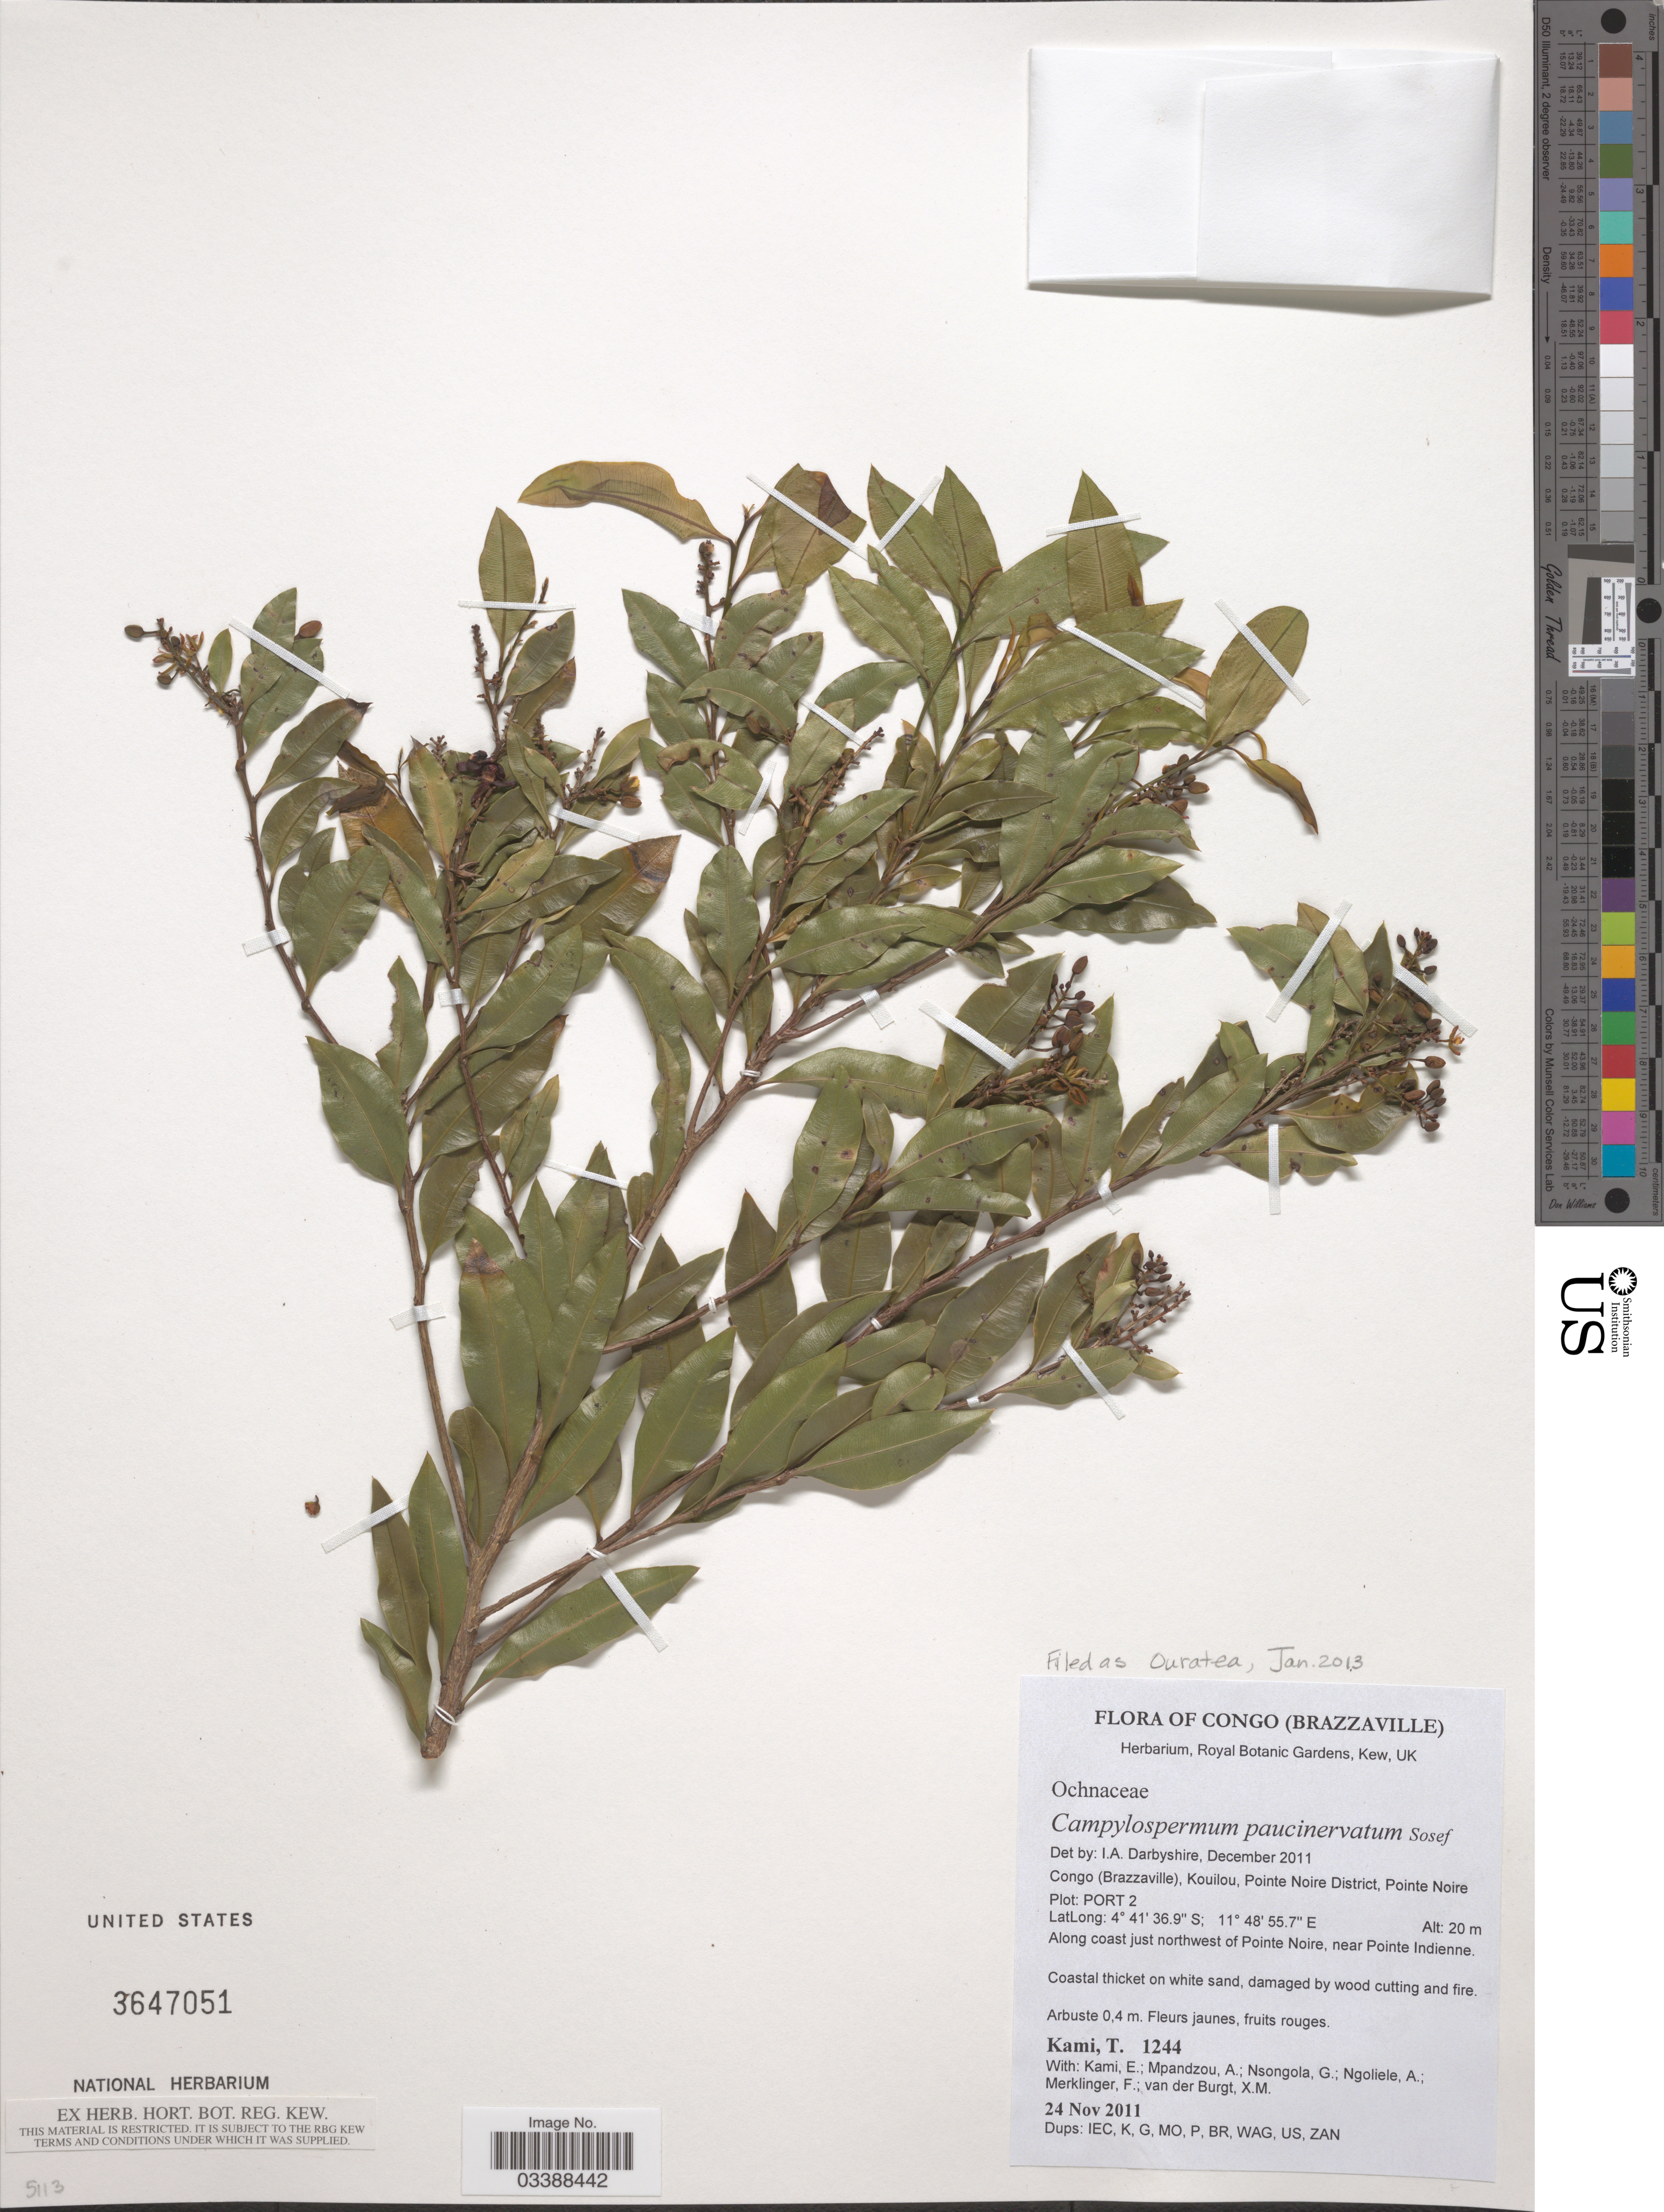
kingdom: Plantae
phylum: Tracheophyta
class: Magnoliopsida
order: Malpighiales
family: Ochnaceae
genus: Campylospermum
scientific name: Campylospermum paucinervatum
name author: Sosef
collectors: T. Kami, E. Kami, A. Mpandzou, G. Nsongola & et al.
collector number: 1244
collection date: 2011-11-24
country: Congo, Republic of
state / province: Kouilou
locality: Congo, Kouilou, Pointe Noire District, Pointe Noire Plot: Port 2. Along coast just northwest of Pointe Noire, near Pointe Indienne.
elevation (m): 20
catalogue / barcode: US 3647051